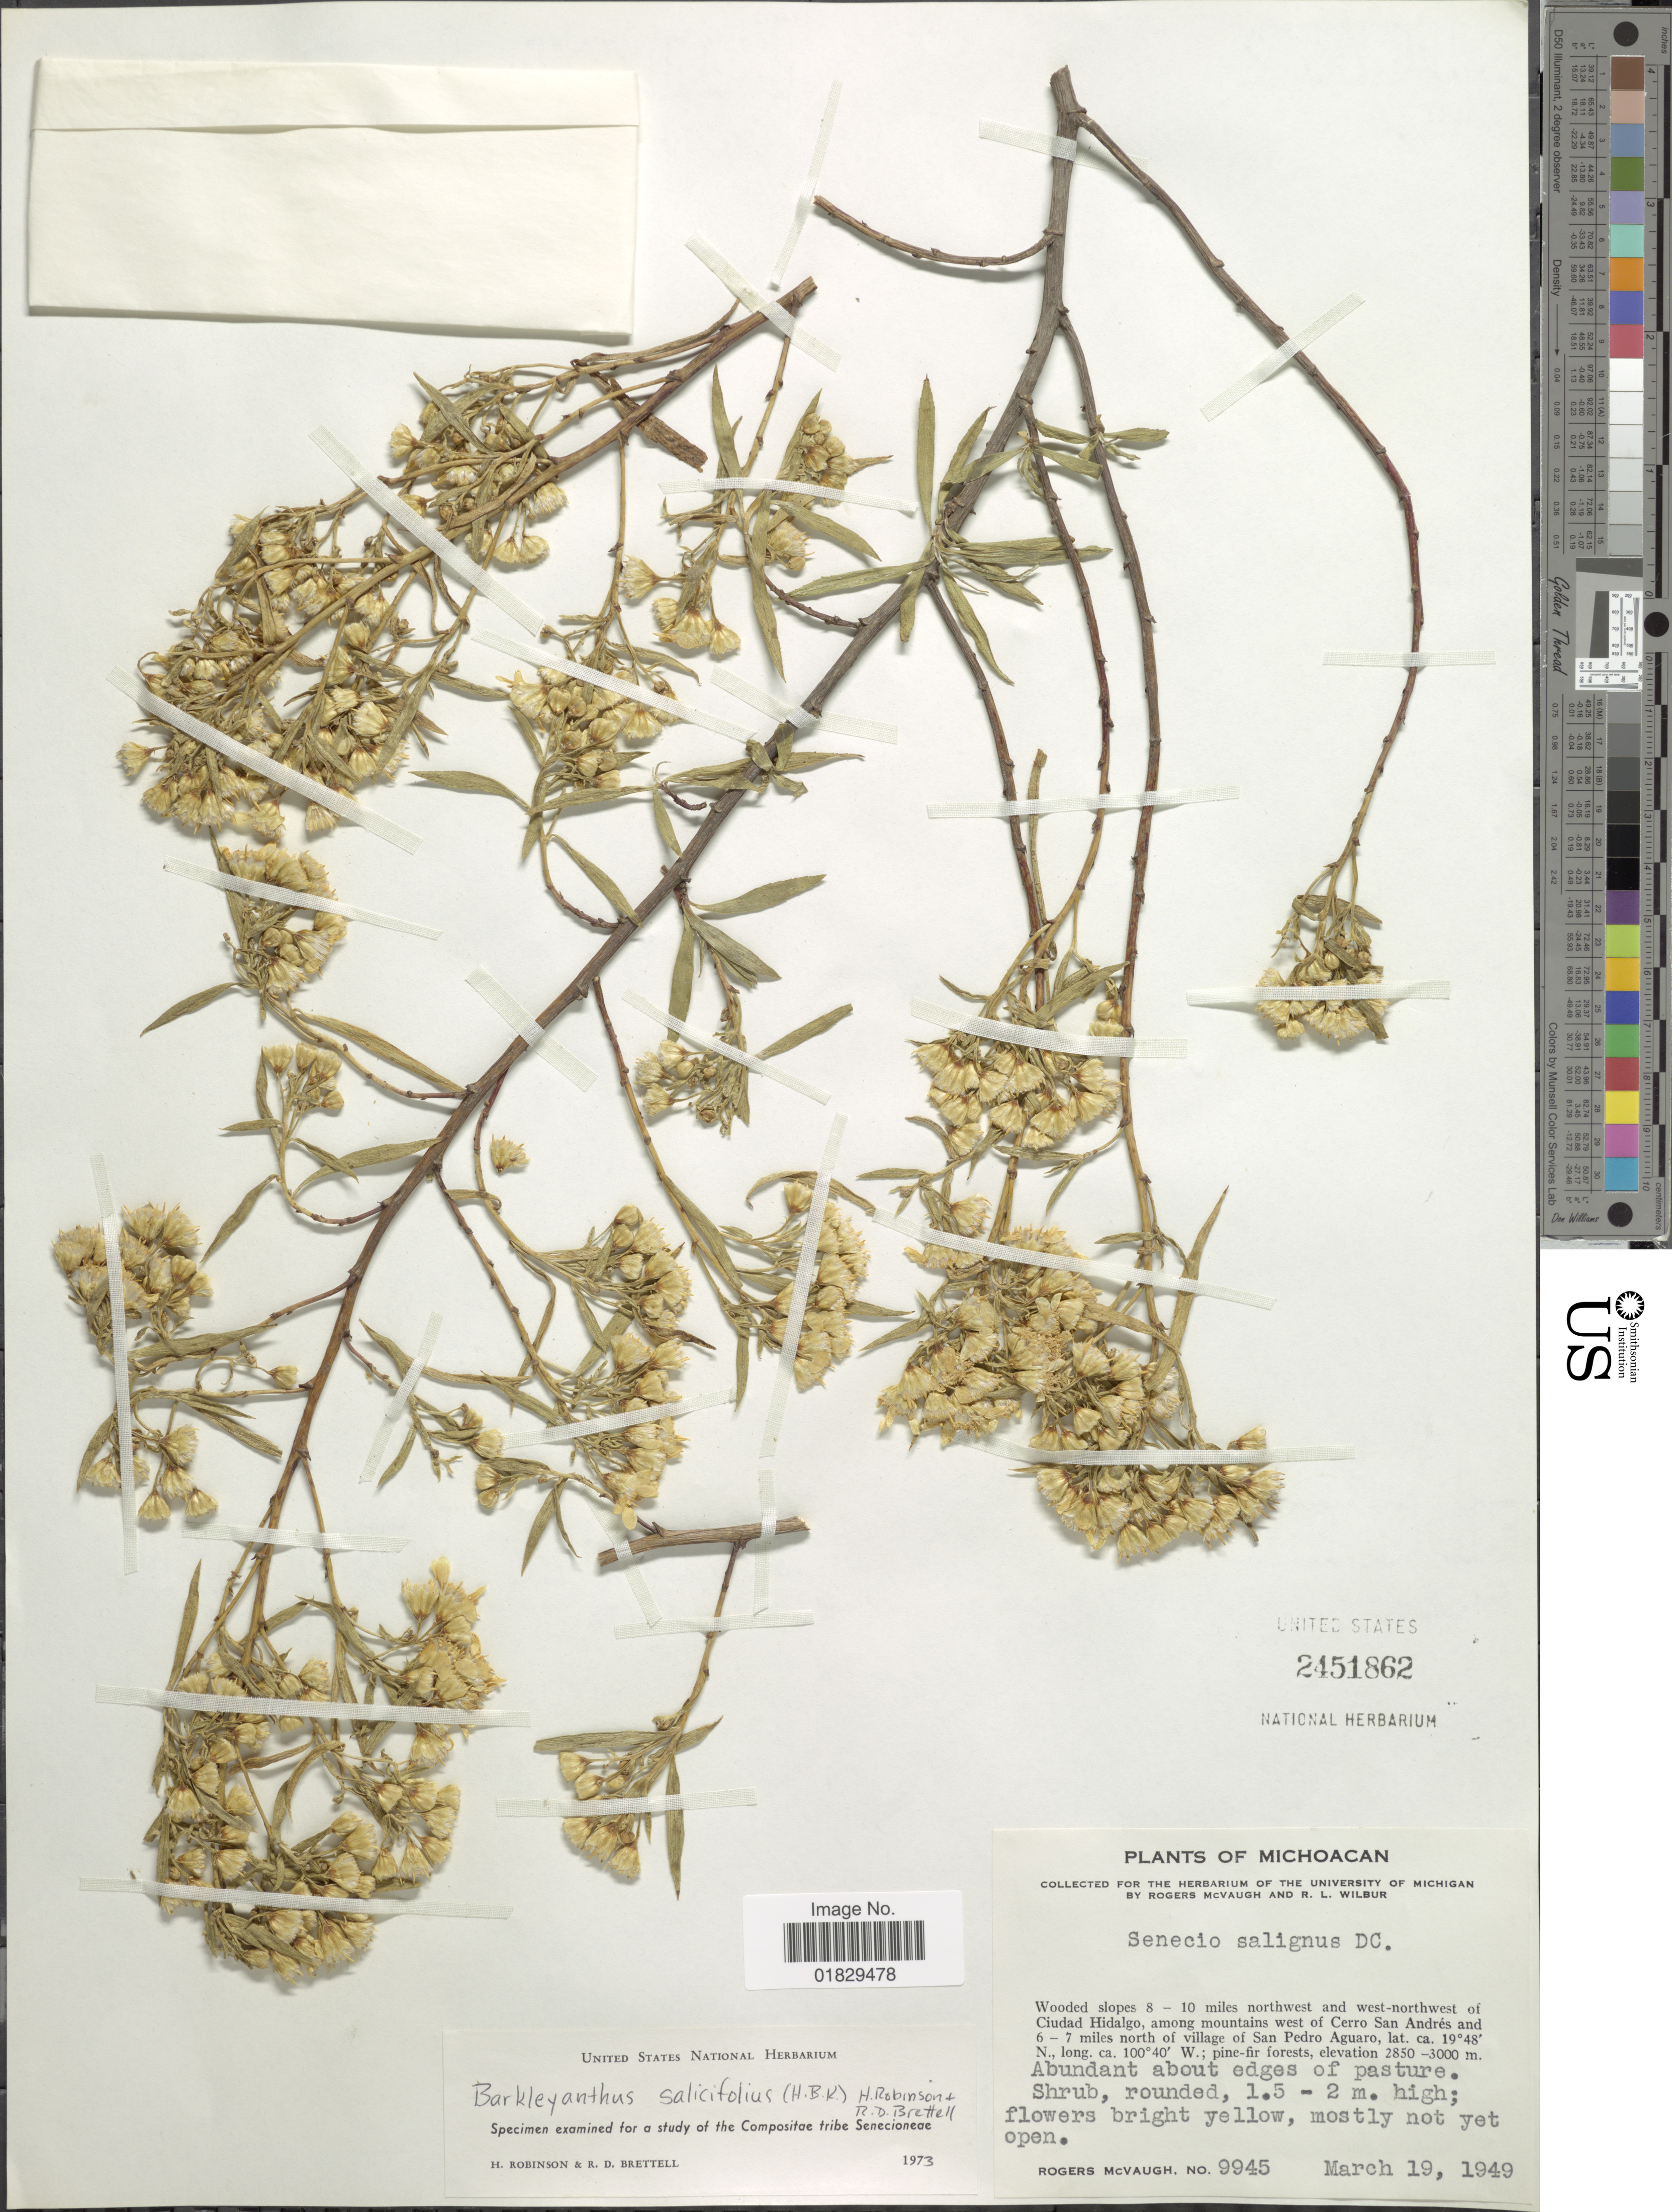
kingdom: Plantae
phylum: Tracheophyta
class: Magnoliopsida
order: Asterales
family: Asteraceae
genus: Barkleyanthus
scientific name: Barkleyanthus salicifolius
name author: (Kunth) H. Rob. & Brettell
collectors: R. McVaugh & R. L. Wilbur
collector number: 9945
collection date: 1949-03-19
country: Mexico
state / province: Michoacán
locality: Wooded slopes 8-10 miles northwest and west-northwest of Ciudad Hidalgo, among mountains west of Cerro San Andrés and 6-7 miles north of village of San Pedro Aguaro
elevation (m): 2850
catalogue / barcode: US 2451862